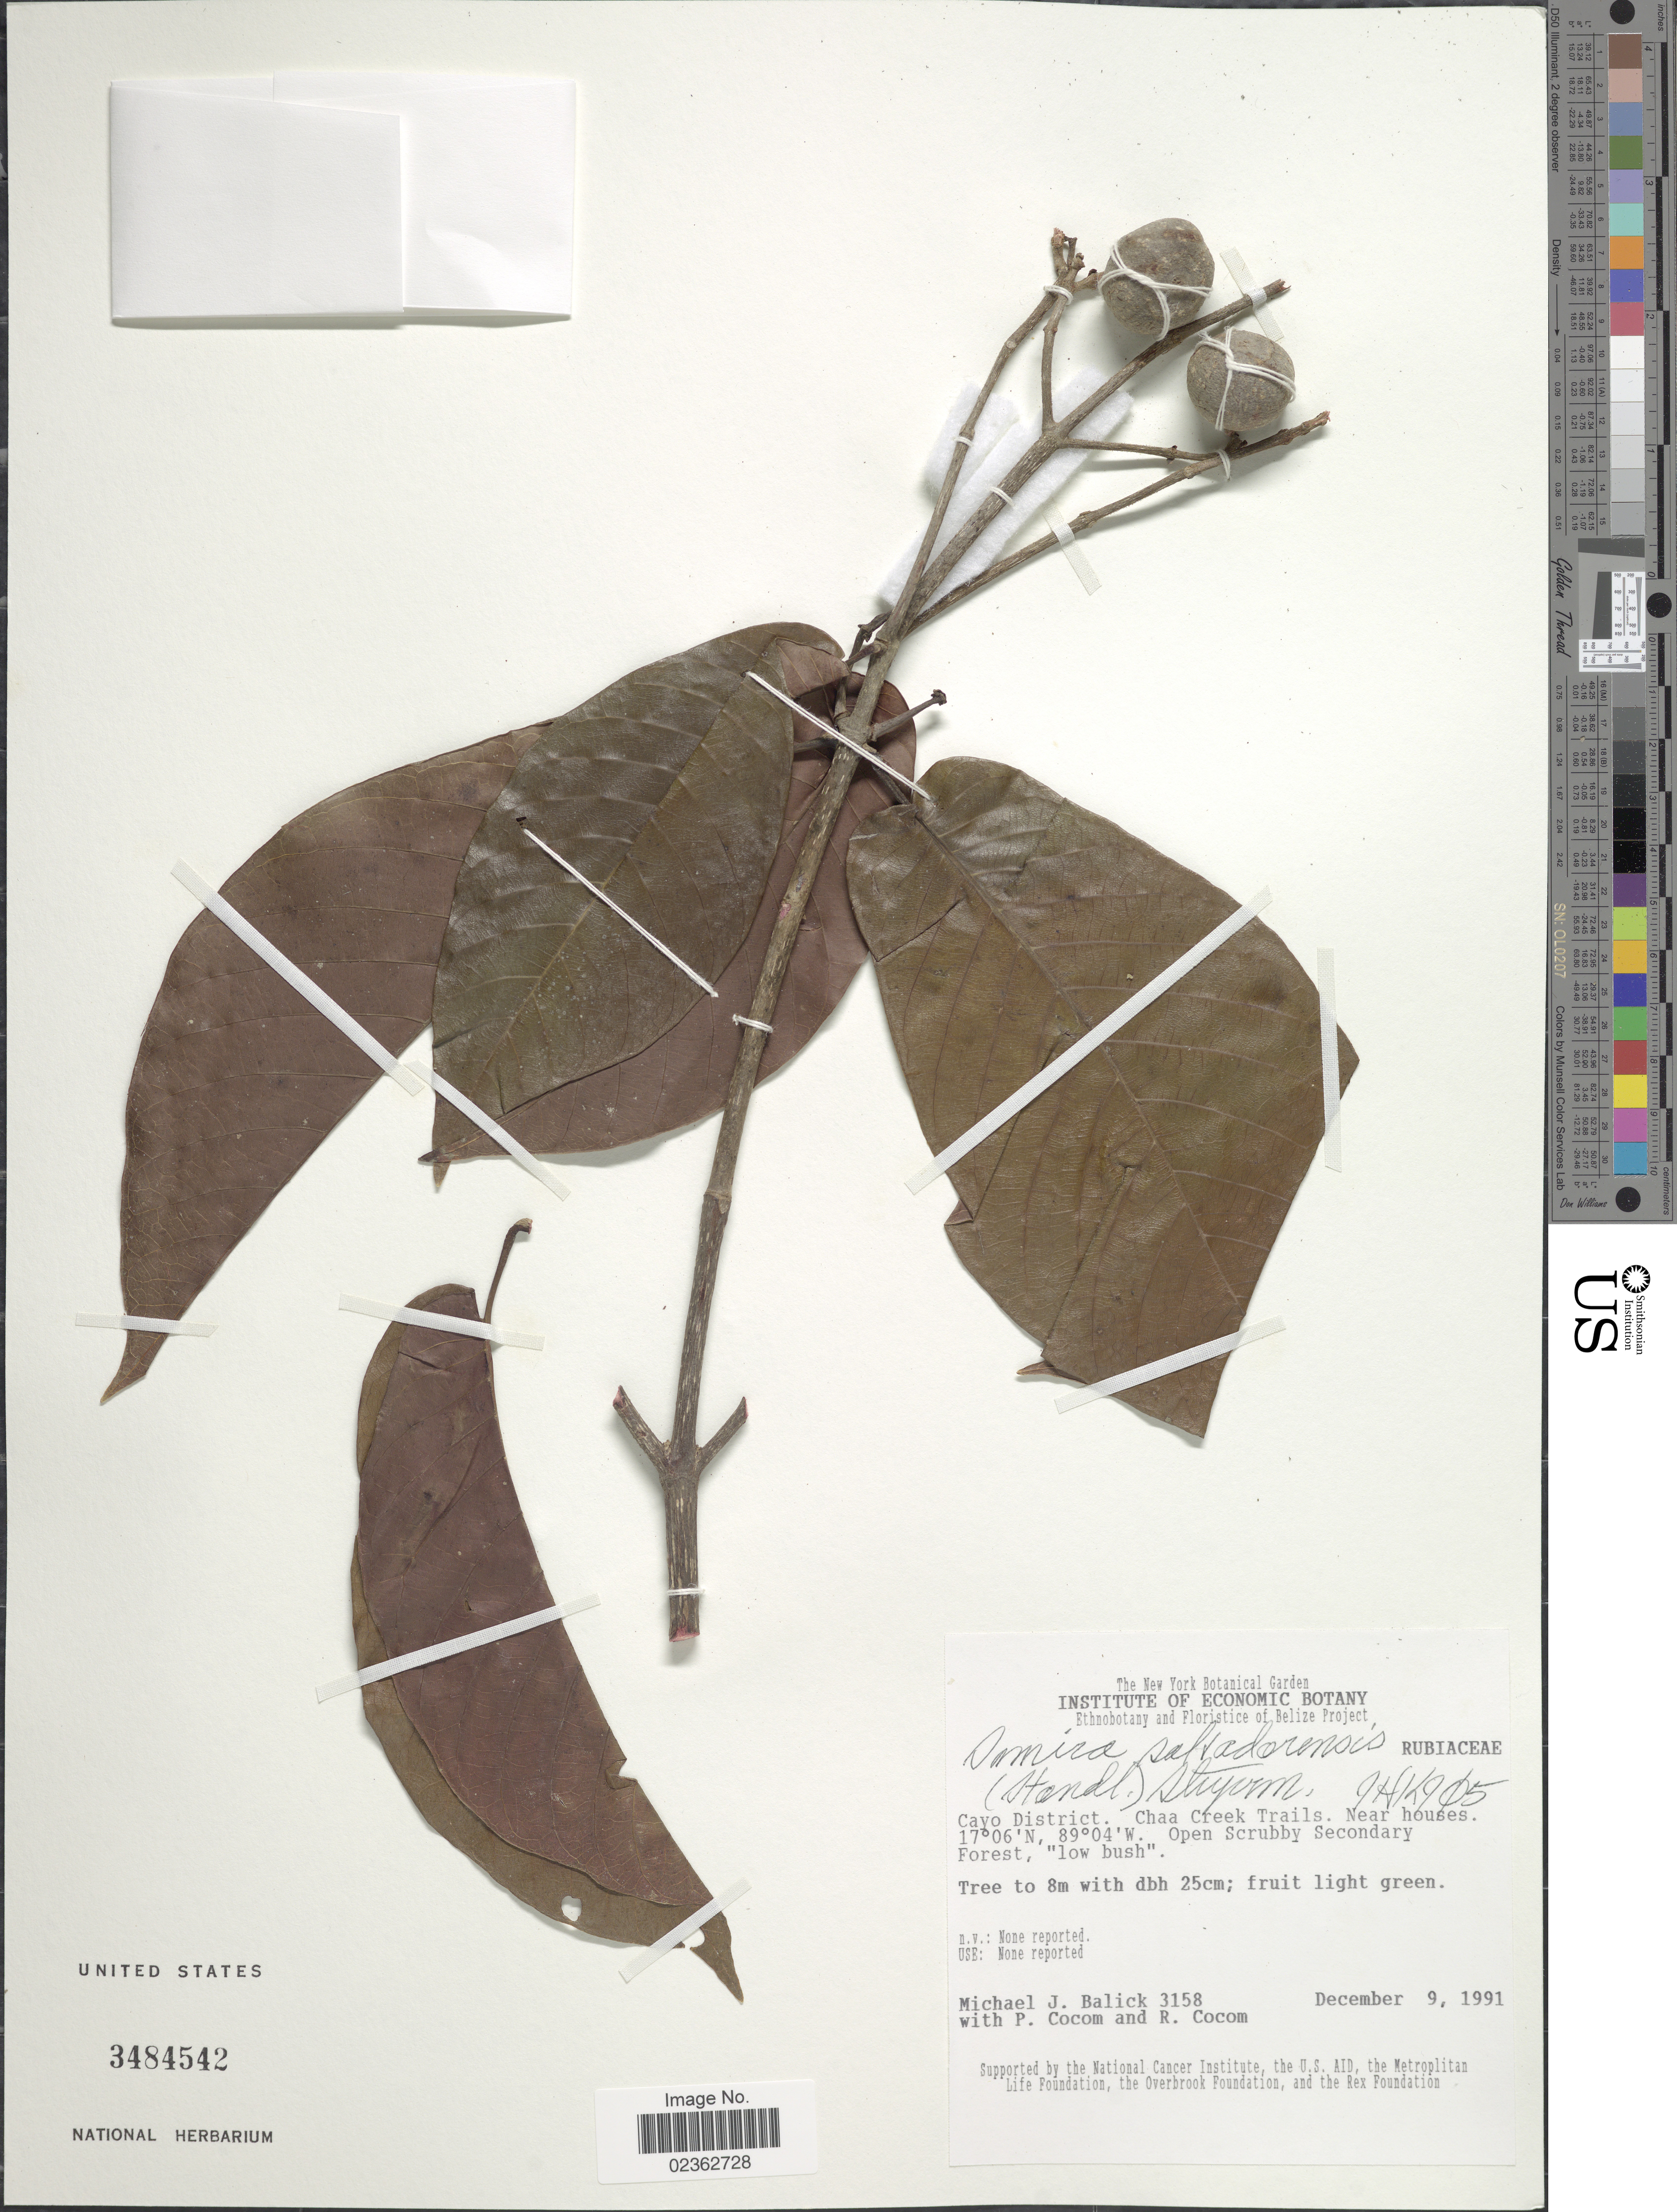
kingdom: Plantae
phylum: Tracheophyta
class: Magnoliopsida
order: Gentianales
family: Rubiaceae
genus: Simira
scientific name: Simira salvadorensis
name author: Standl.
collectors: M. J. Balick, P. Cocom & R. Cocom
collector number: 3158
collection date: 1991-12-09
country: Belize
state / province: Cayo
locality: Cayo District, Chaa Creek Trails, near houses, open scrubby secondary forest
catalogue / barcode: US 3484542